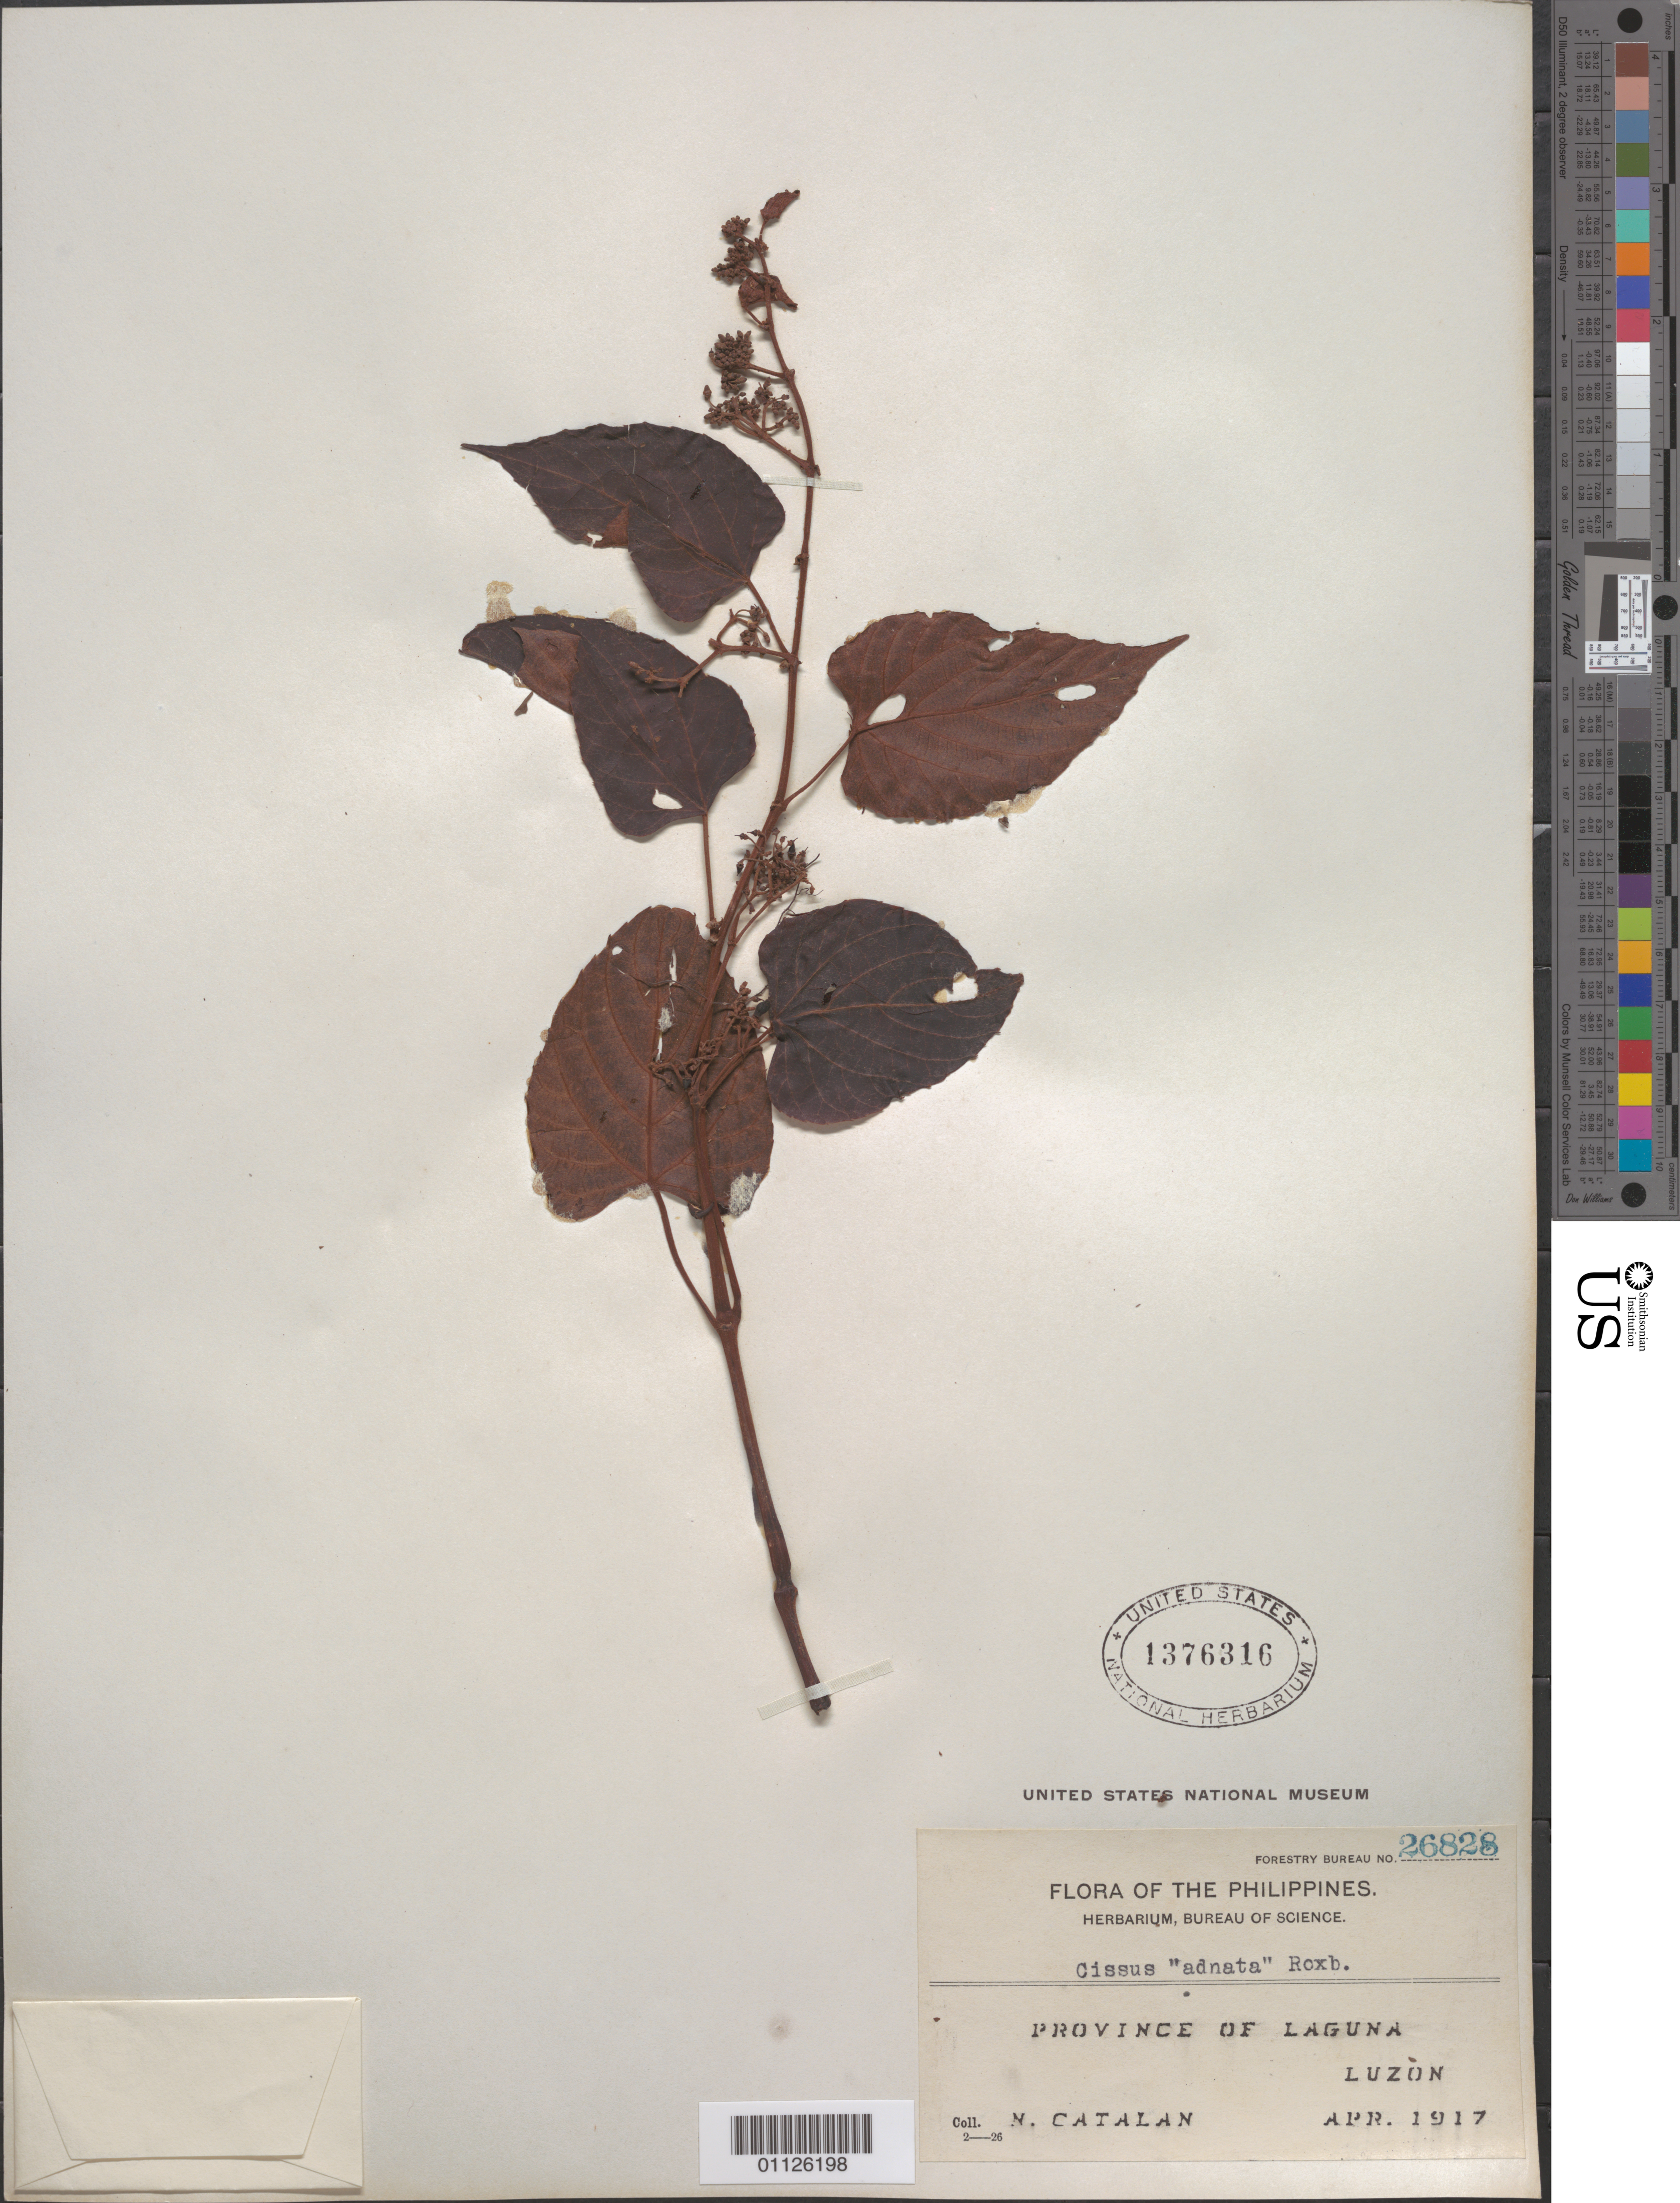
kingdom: Plantae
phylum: Tracheophyta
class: Magnoliopsida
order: Vitales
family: Vitaceae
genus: Cissus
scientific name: Cissus adnata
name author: Roxb.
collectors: N. Catalan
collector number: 26828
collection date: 1917-04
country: Philippines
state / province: Calabarzon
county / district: Laguna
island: Luzon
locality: Luzon.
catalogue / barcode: US 1376316